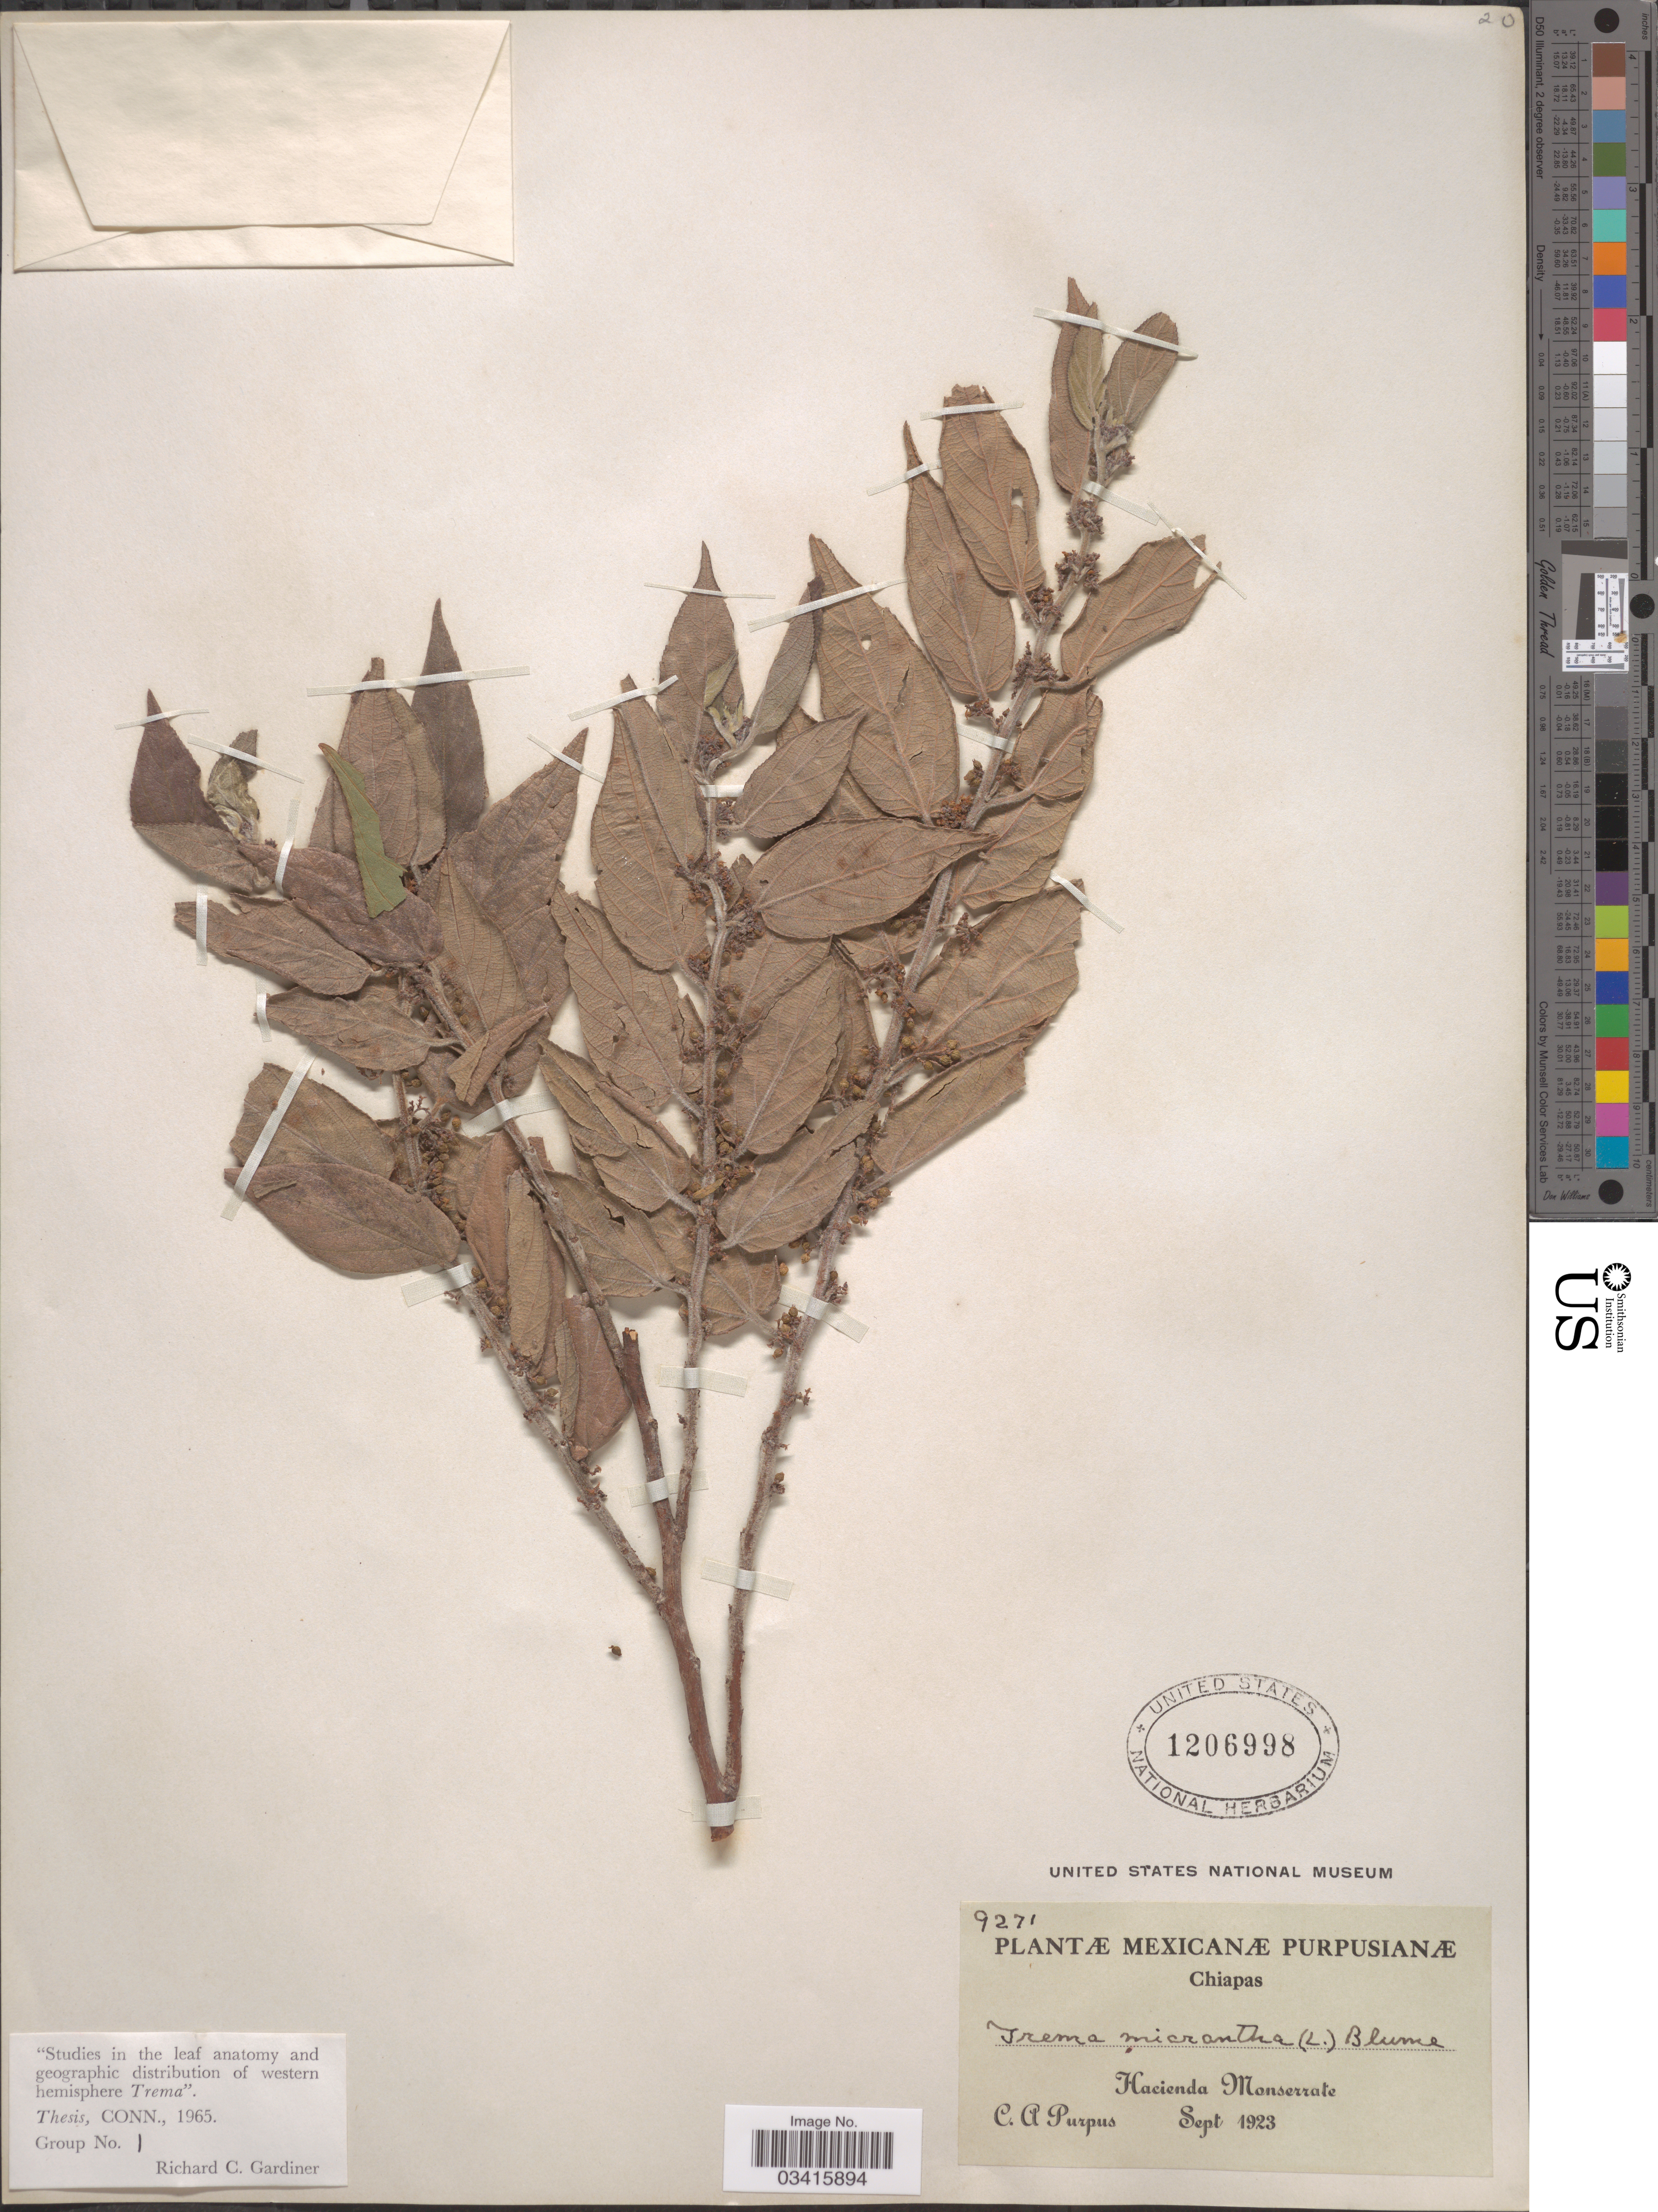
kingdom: Plantae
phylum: Tracheophyta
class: Magnoliopsida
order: Rosales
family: Cannabaceae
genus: Trema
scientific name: Trema micranthum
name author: (L.) Blume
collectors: C. A. Purpus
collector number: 9271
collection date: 1923-09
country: Mexico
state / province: Chiapas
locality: Hacienda Monserrate.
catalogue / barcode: US 1206998